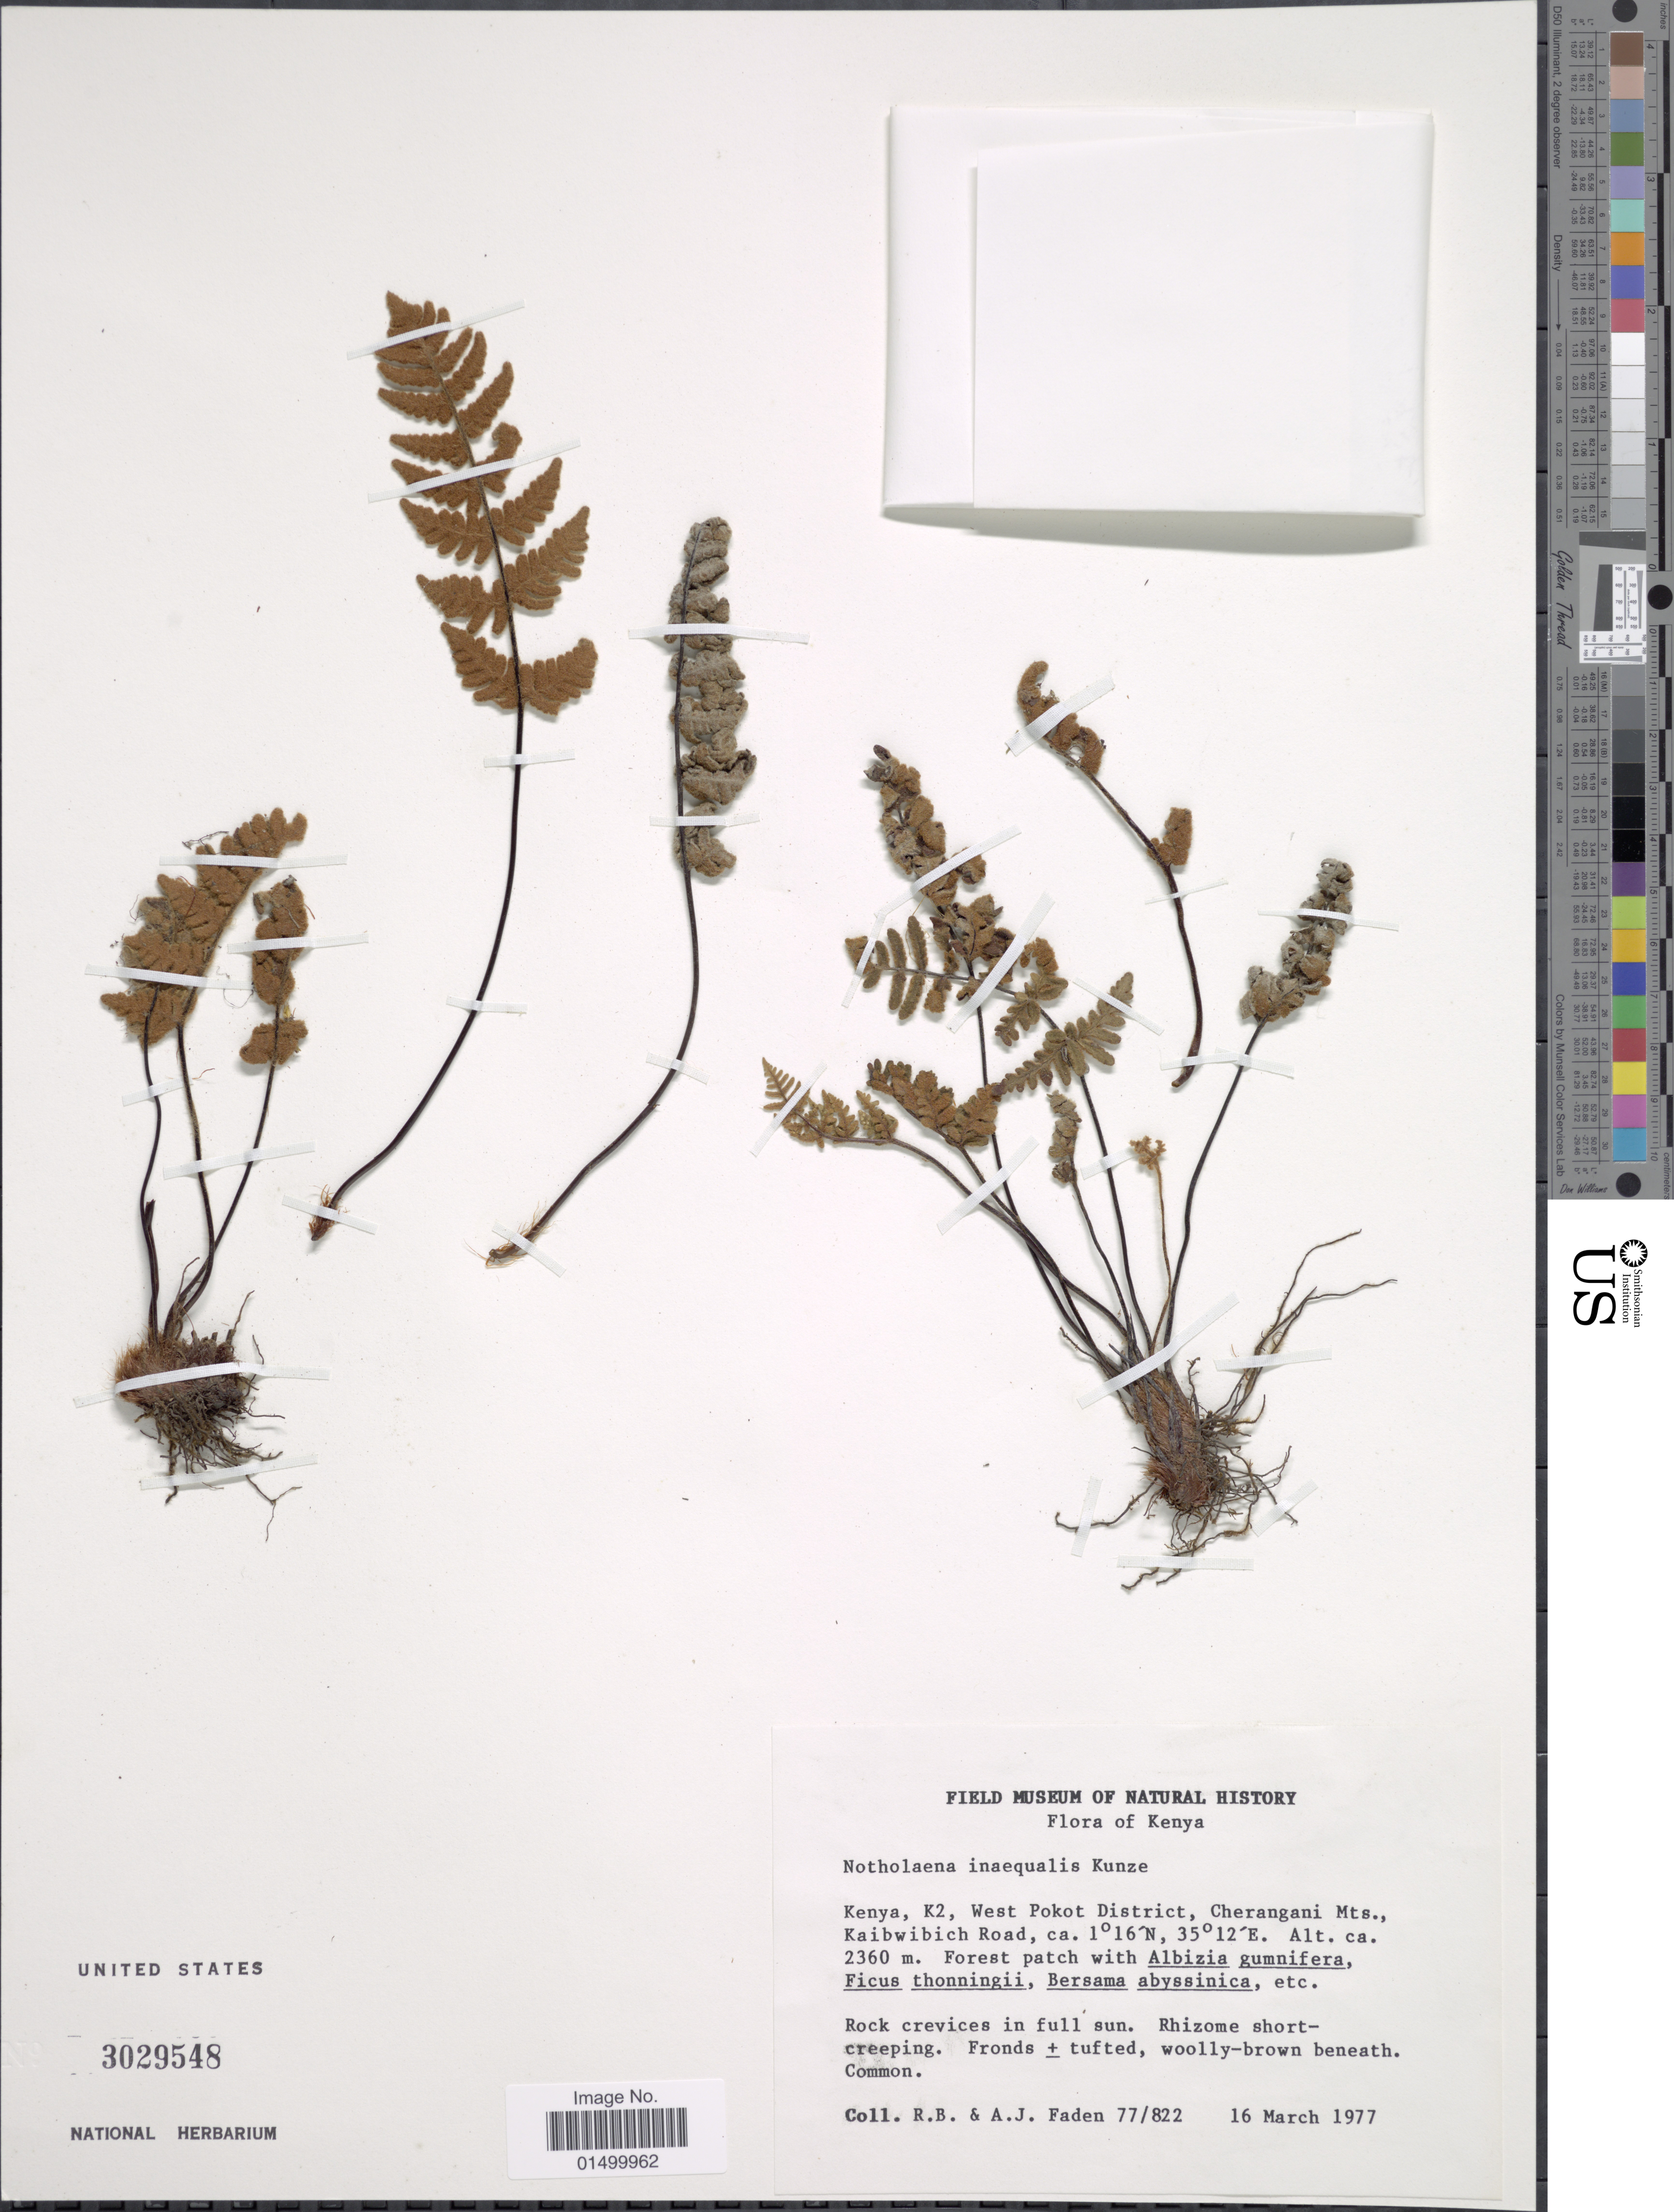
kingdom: Plantae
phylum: Tracheophyta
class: Polypodiopsida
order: Polypodiales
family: Pteridaceae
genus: Cheilanthes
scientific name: Cheilanthes inaequalis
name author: (Kunze) Mett.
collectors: R. B. Faden & A. J. Faden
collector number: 77/822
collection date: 1977-03-16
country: Kenya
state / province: West Pokot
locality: Kenya, K2, Cherangani Mts., Kaibwobich Road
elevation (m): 2360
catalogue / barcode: US 3029548